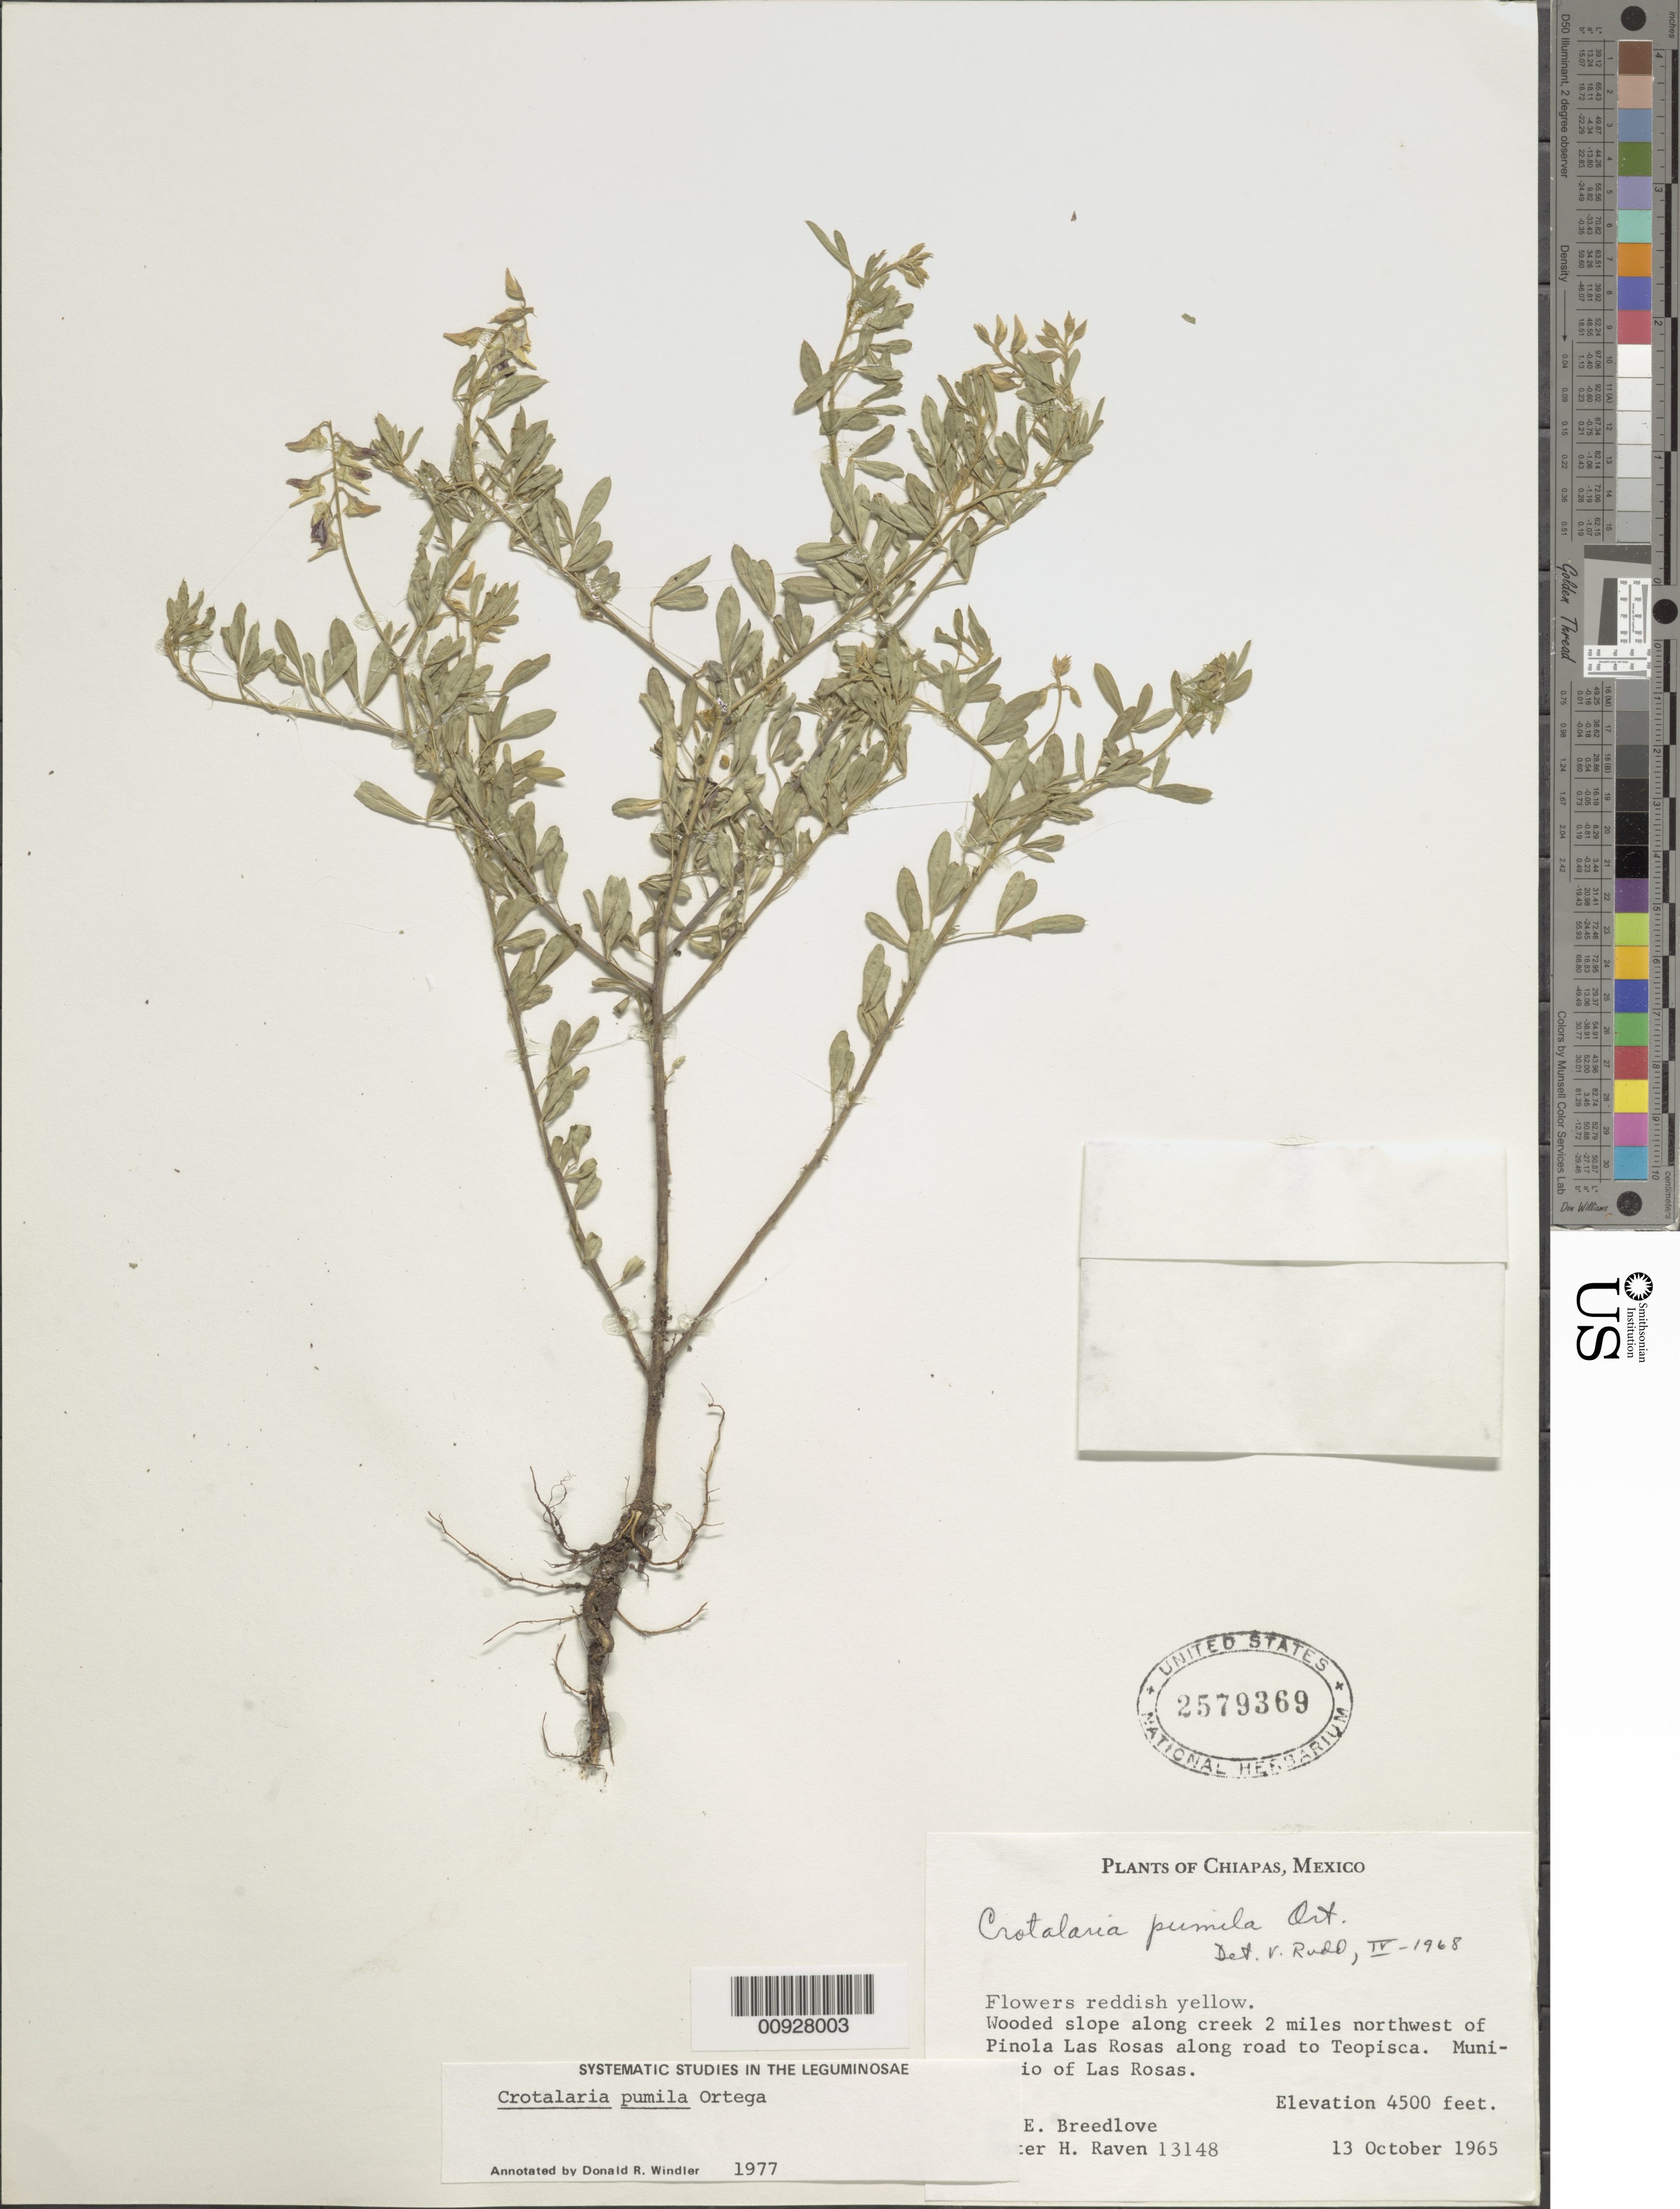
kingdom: Plantae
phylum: Tracheophyta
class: Magnoliopsida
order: Fabales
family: Fabaceae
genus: Crotalaria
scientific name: Crotalaria pumila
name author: Ortega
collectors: D. E. Breedlove & P. H. Raven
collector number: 13148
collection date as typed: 13 Oct 1965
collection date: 1965-10-13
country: Mexico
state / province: Chiapas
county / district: Rosas, Las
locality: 2 miles northwest of Pinola Las Rosas along road to Teopisca. Municipio of Las Rosas, Chiapas.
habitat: Wooded slope along creek.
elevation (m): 1372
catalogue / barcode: US 2579369